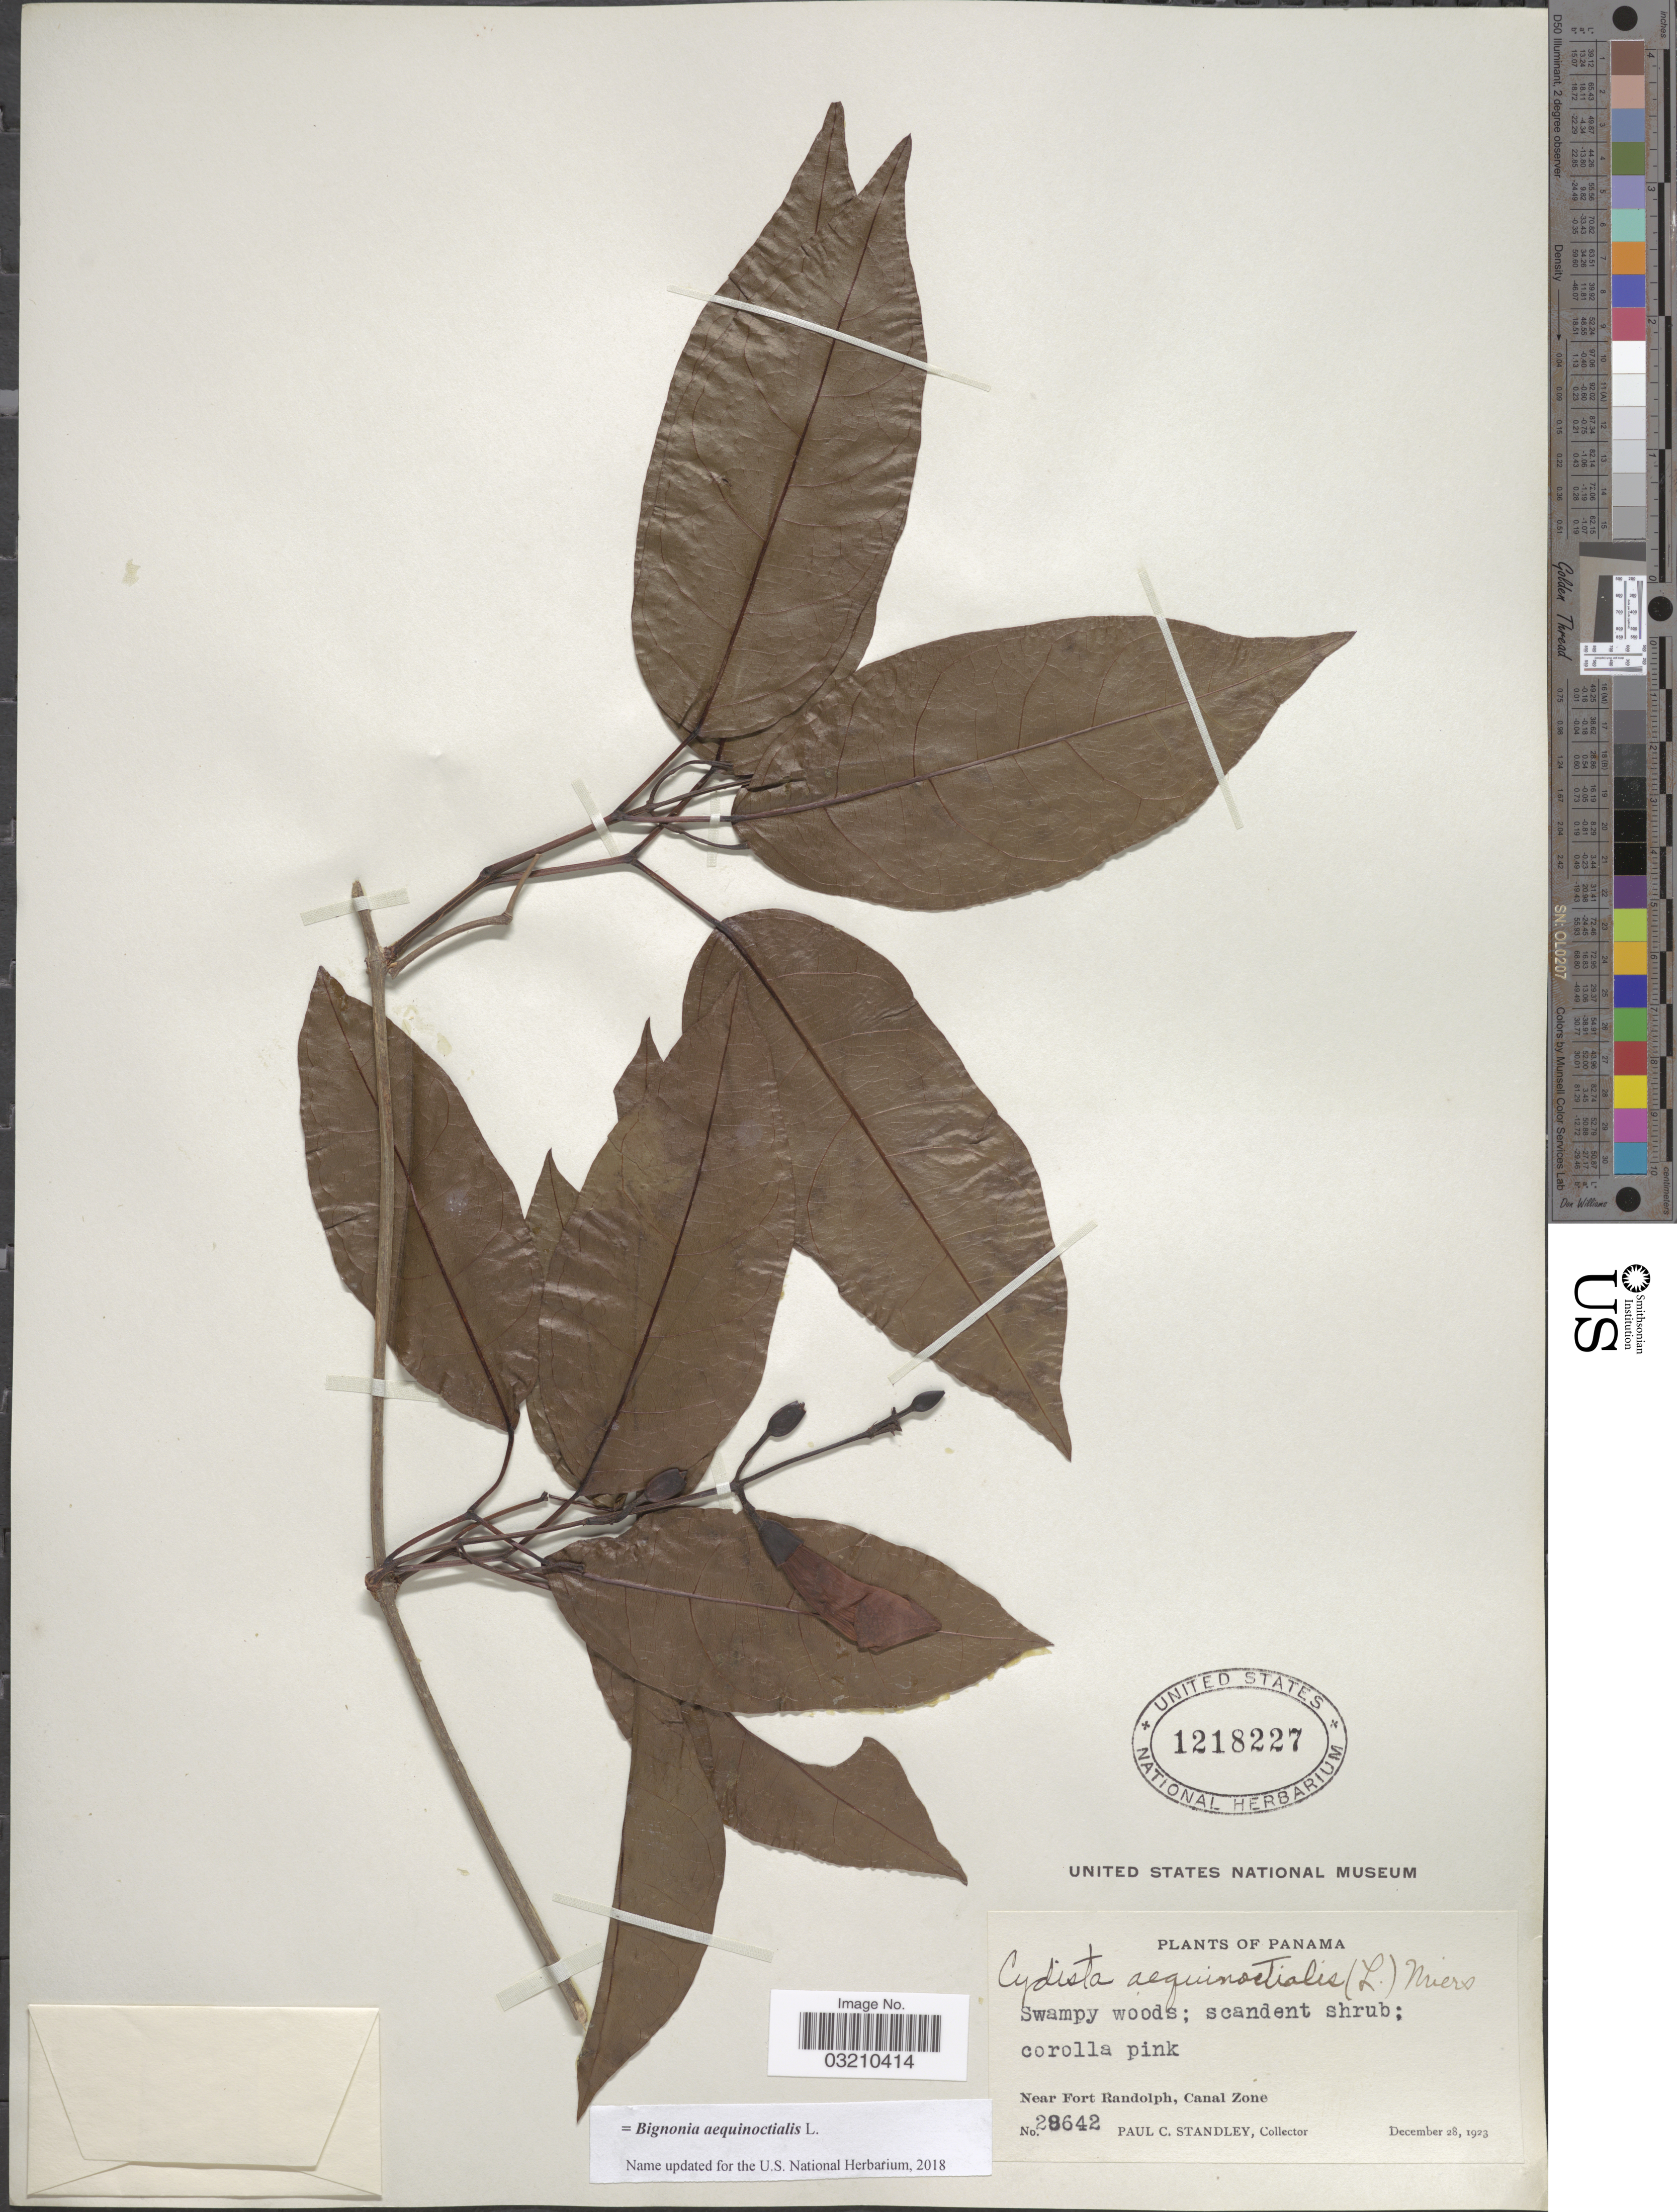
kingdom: Plantae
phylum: Tracheophyta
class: Magnoliopsida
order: Lamiales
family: Bignoniaceae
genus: Bignonia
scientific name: Bignonia aequinoctialis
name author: L.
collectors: P. C. Standley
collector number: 28642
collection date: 1923-12-28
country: Panama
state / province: Colón / Panamá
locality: Near Fort Randolph, Canal Zone.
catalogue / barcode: US 1218227